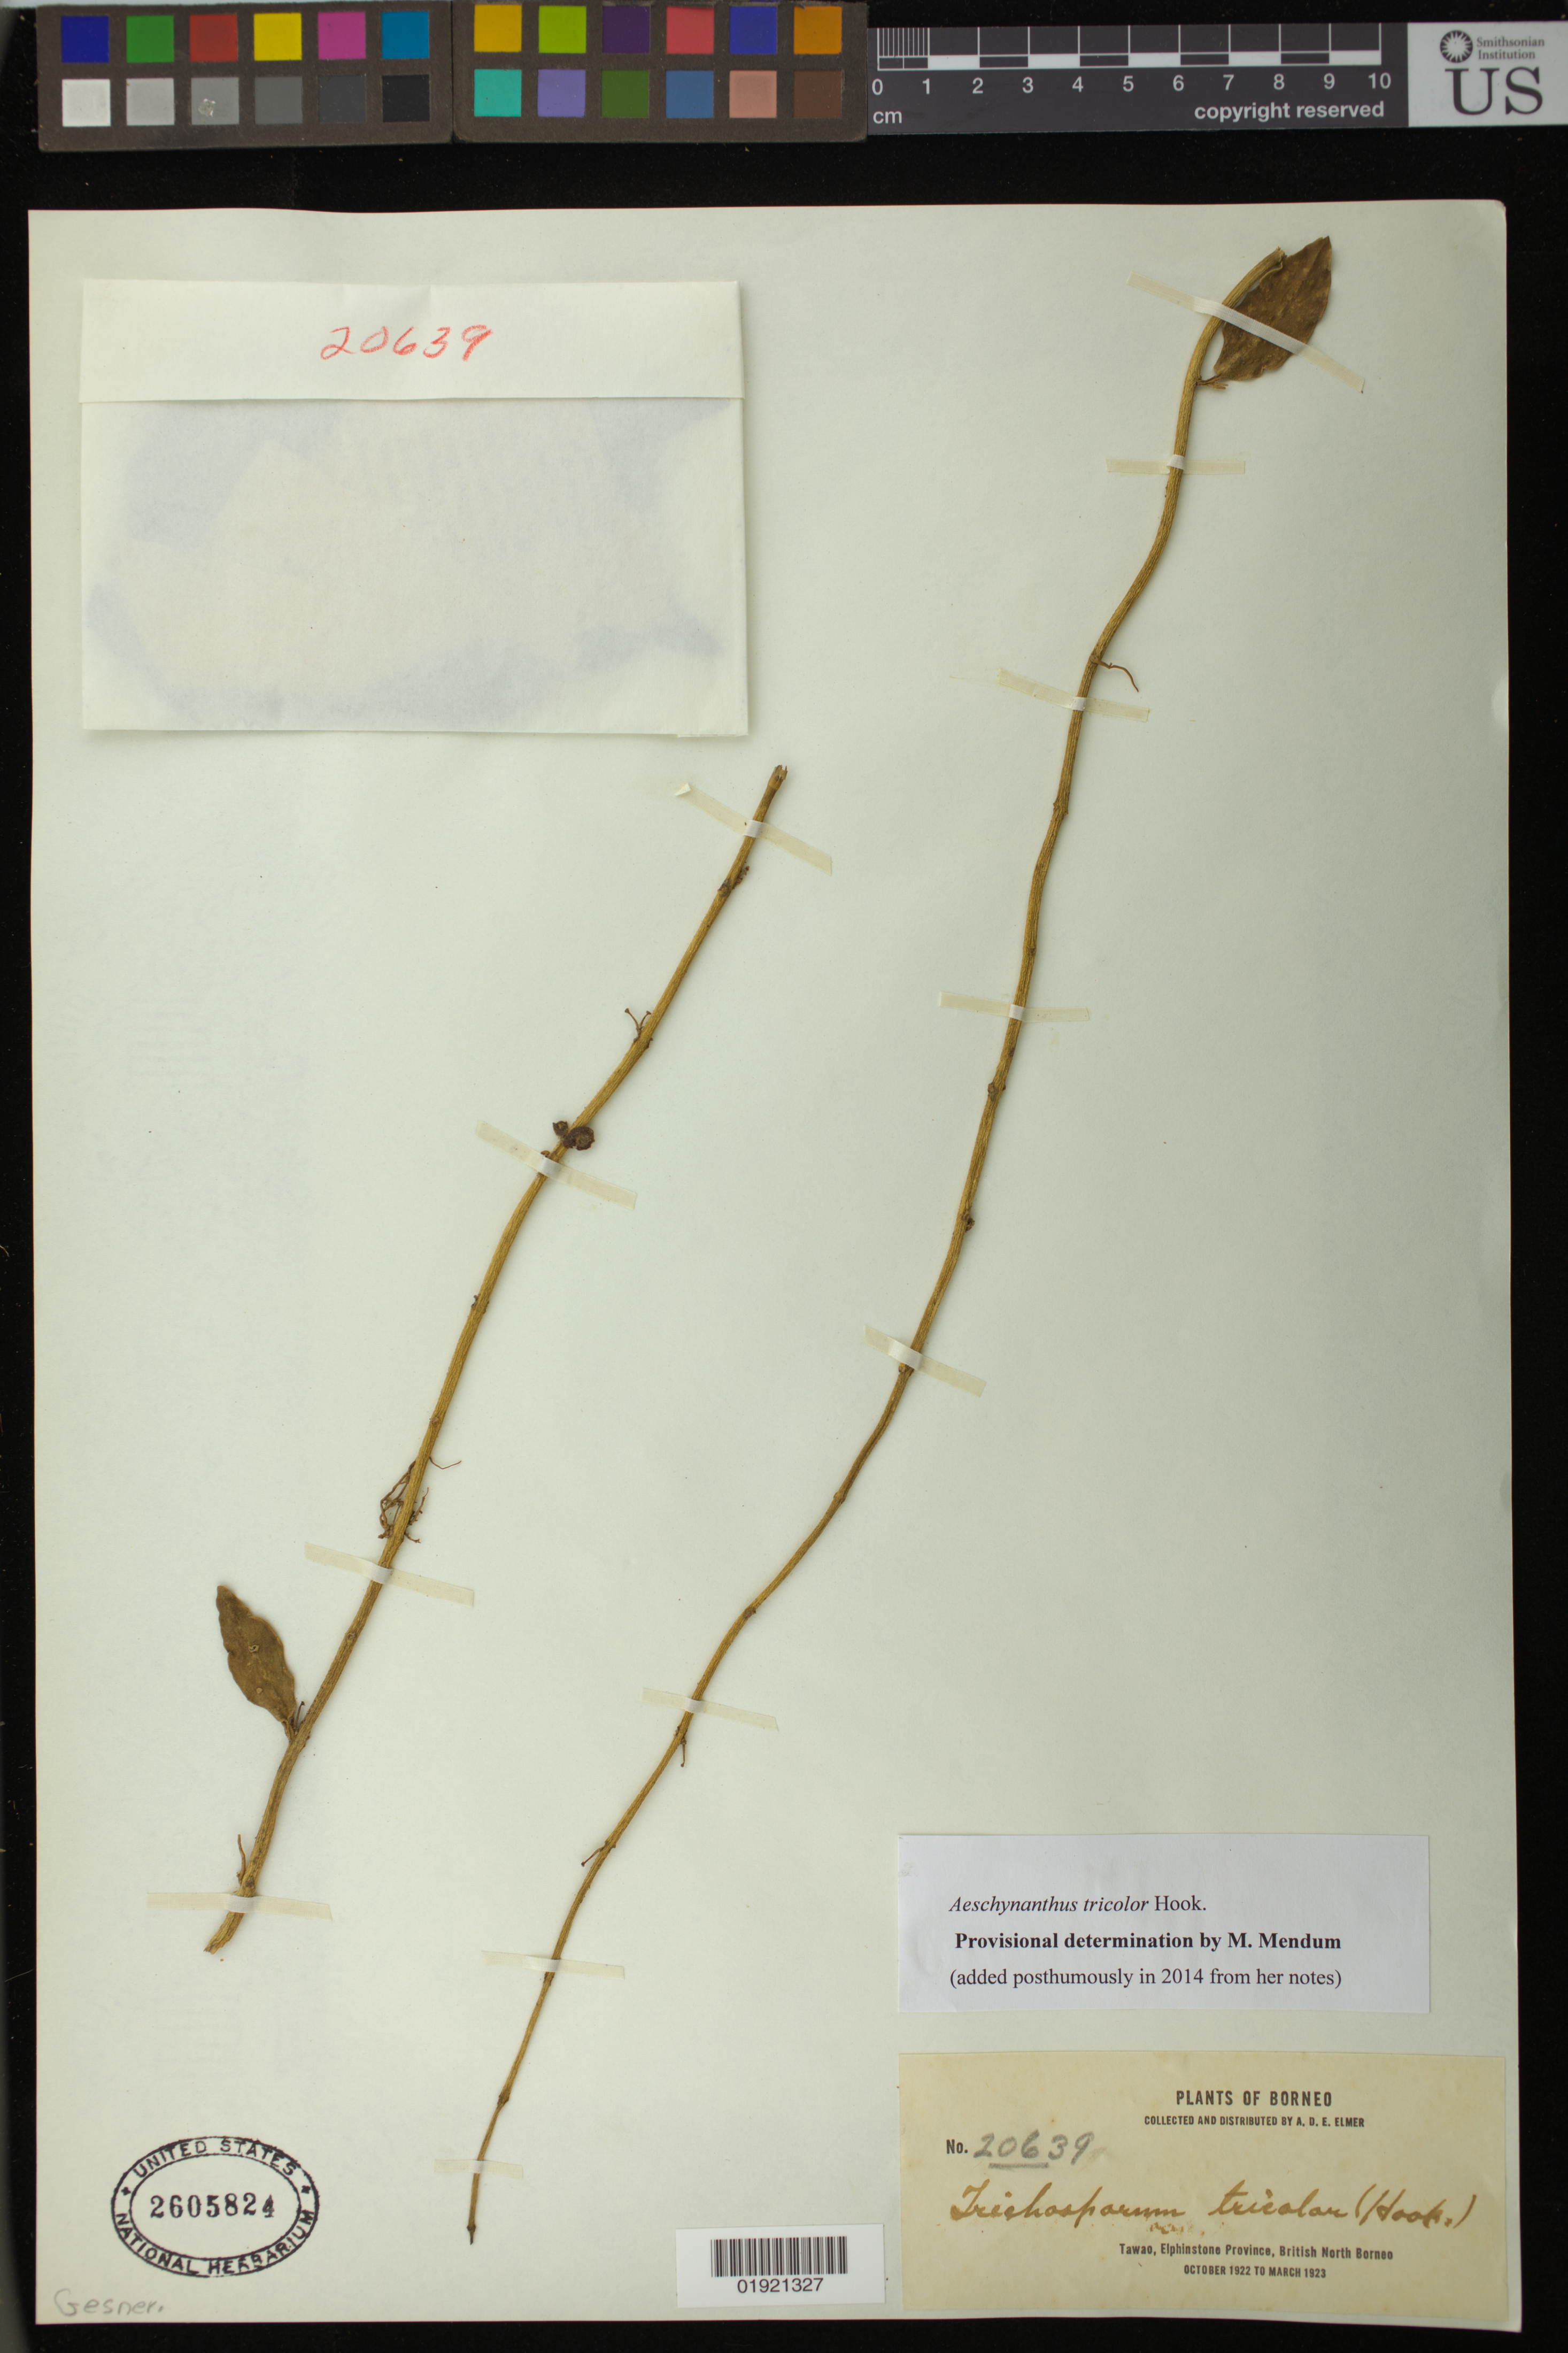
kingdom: Plantae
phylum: Tracheophyta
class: Magnoliopsida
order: Lamiales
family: Gesneriaceae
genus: Aeschynanthus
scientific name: Aeschynanthus tricolor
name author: Hook.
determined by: Mendum, Mary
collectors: A. D. E. Elmer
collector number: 20639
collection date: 1922-10/1923-03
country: Malaysia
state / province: Sabah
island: Borneo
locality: Tawao, Elphinstone Province, British North Borneo.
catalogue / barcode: US 2605824